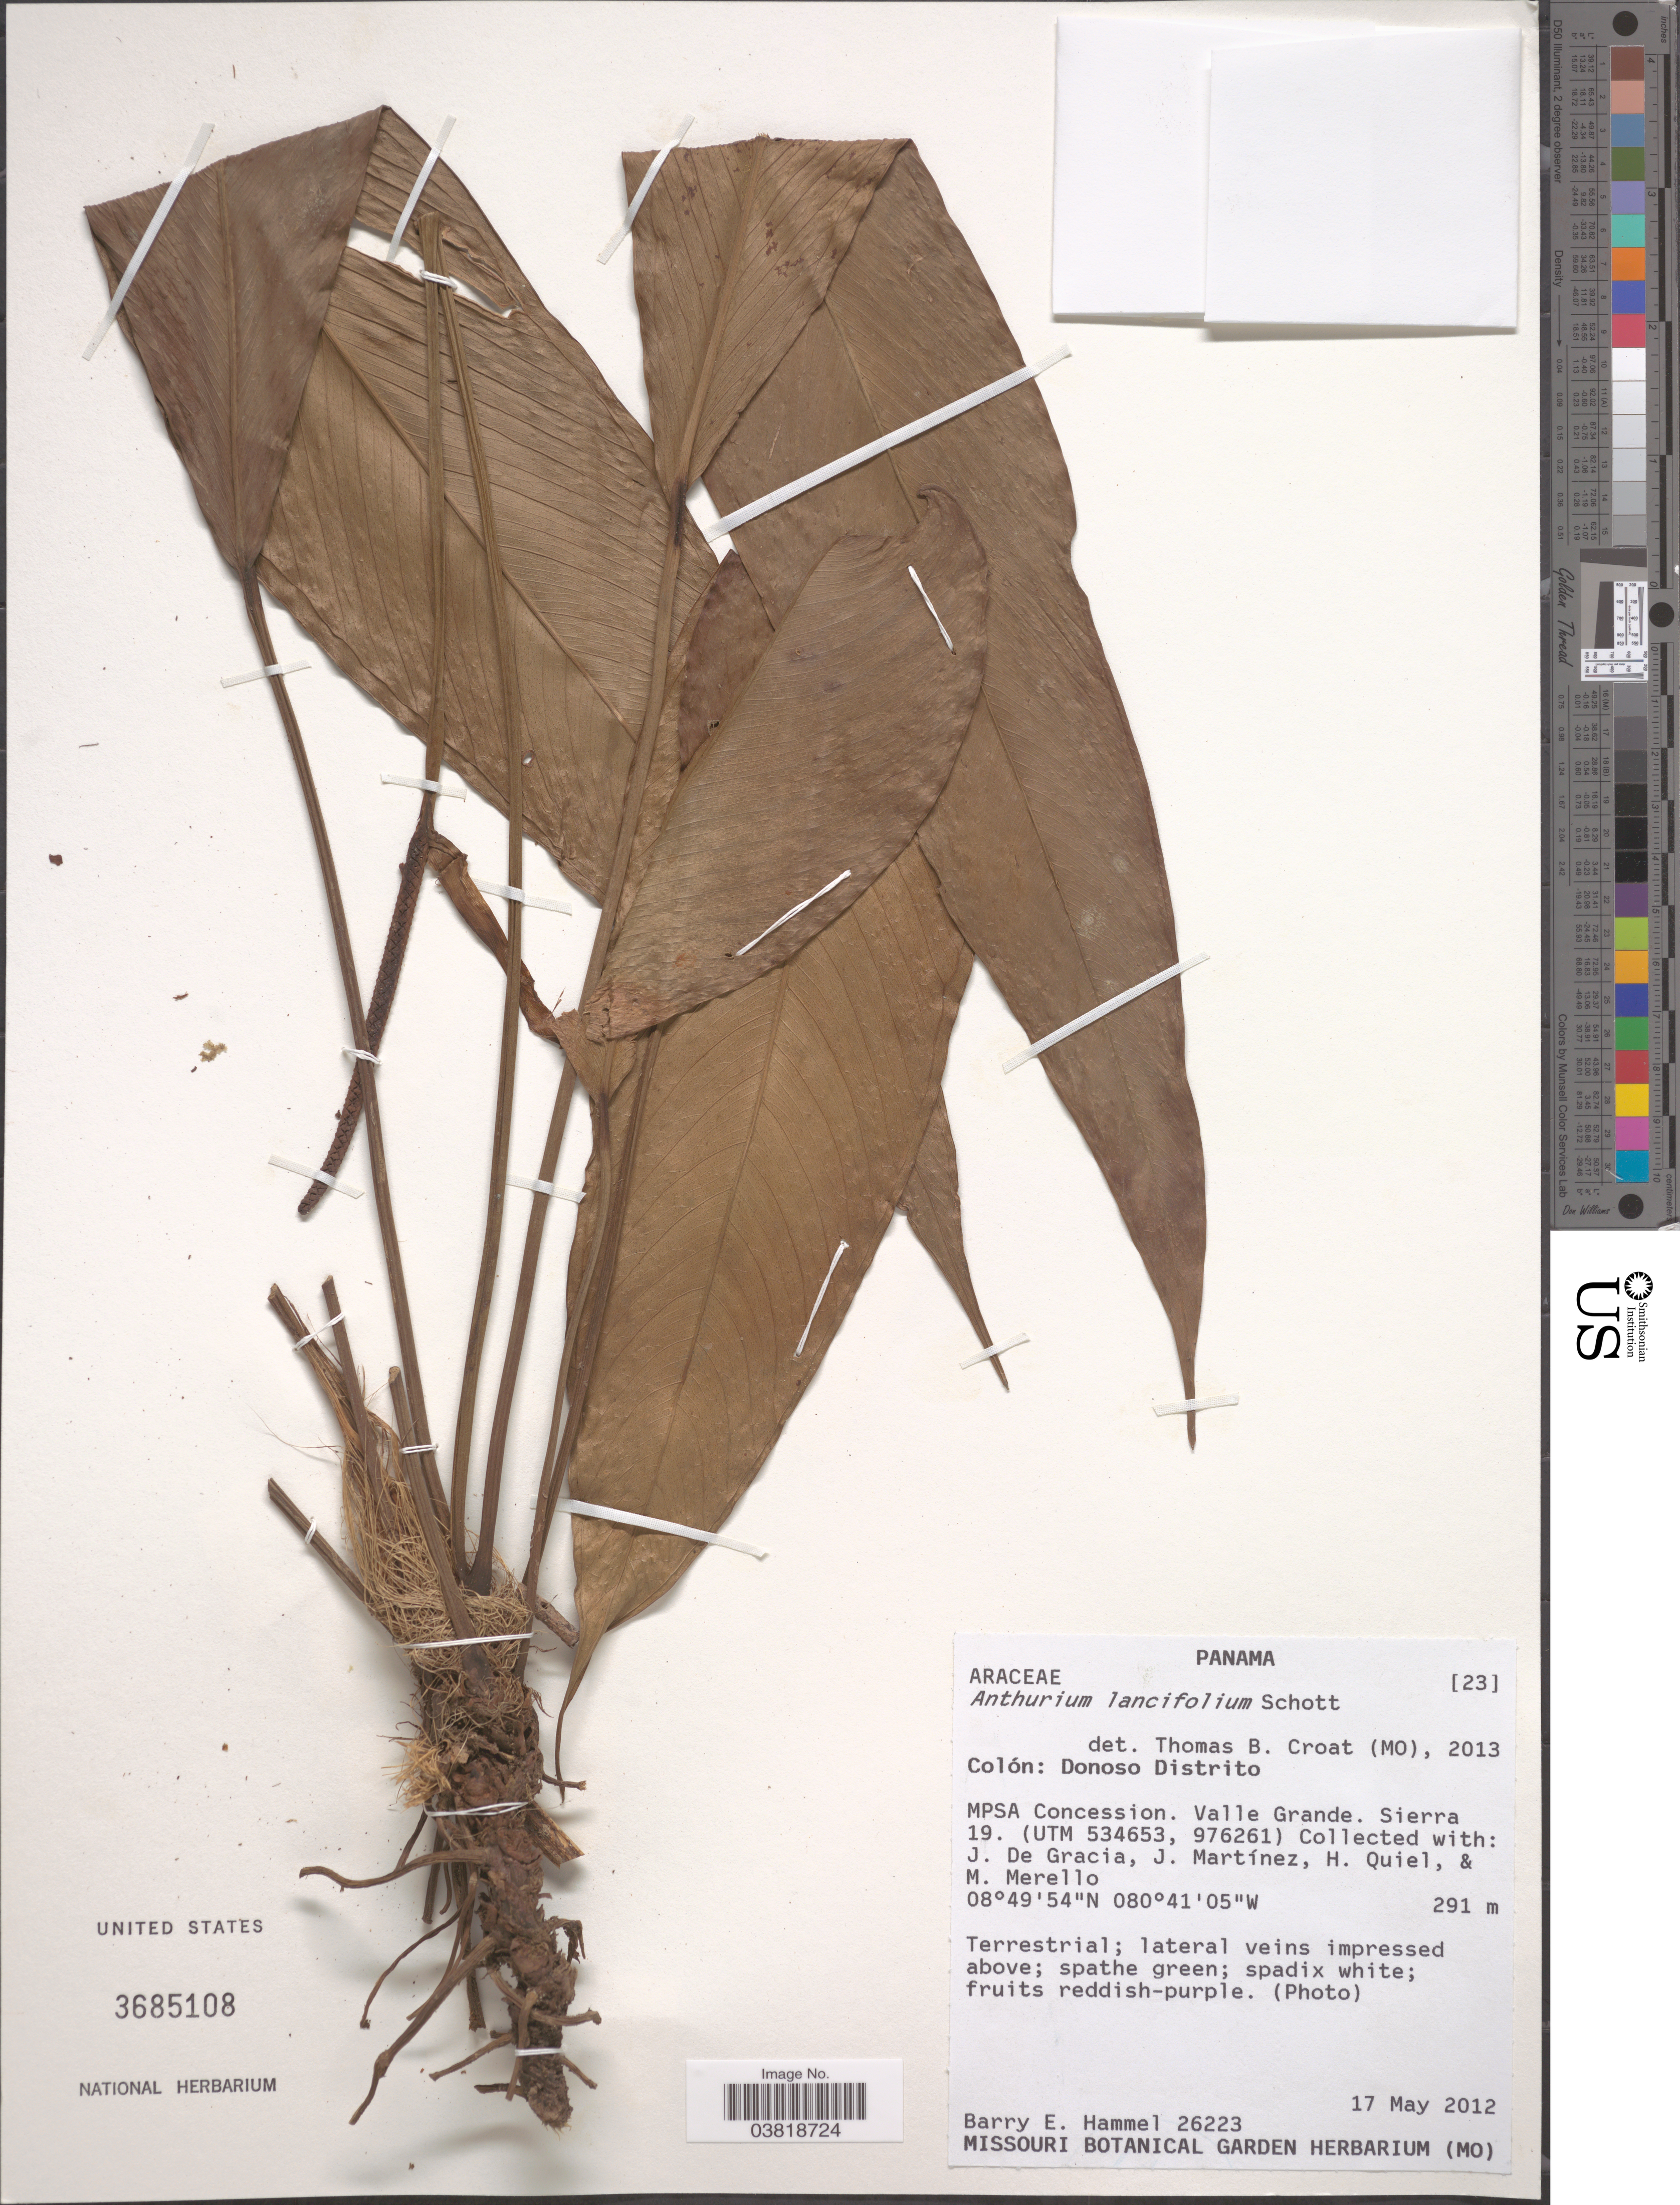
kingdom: Plantae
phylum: Tracheophyta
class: Liliopsida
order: Alismatales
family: Araceae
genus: Anthurium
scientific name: Anthurium lancifolium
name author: Schott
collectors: B. Hammel, J. De Gracia, J. Martínez, H. Quiel & M. Merello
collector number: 26223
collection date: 2012-05-17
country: Panama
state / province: Colón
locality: Donoso Distrito. MPSA Concession. Valle Grande. Sierra 19. (UTM 534653, 976261).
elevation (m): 291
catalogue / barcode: US 3685108